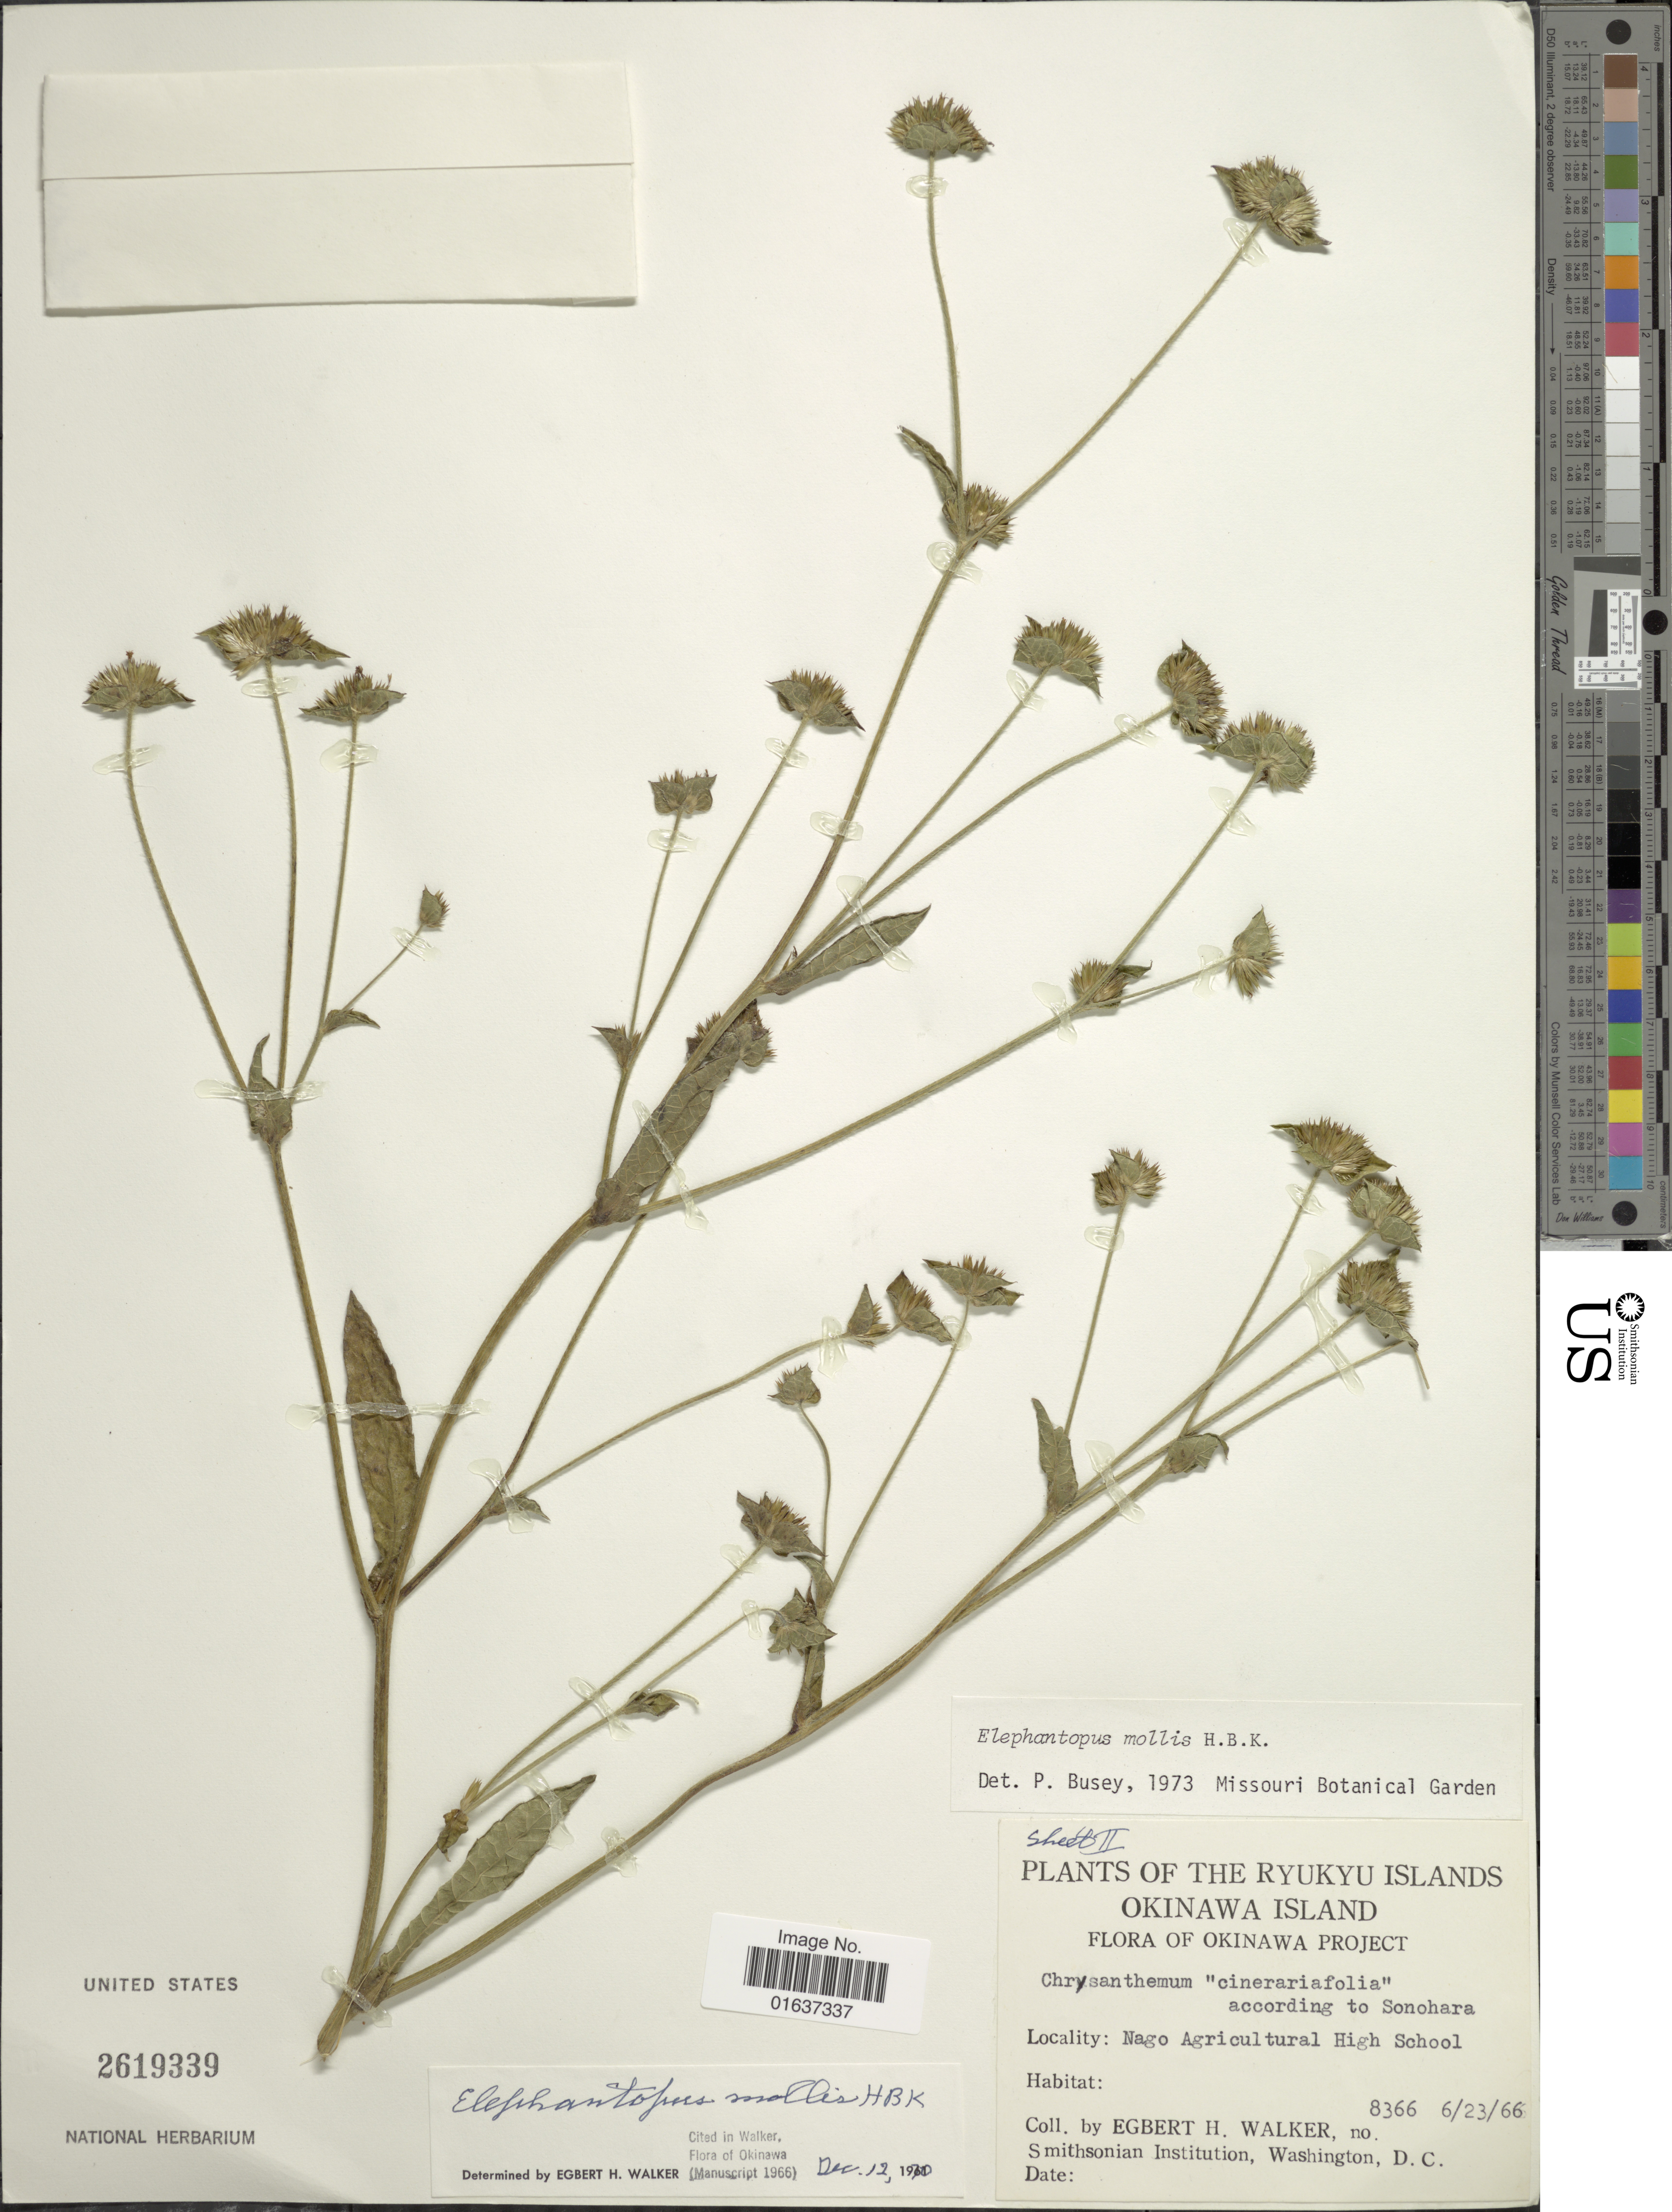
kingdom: Plantae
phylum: Tracheophyta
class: Magnoliopsida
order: Asterales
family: Asteraceae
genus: Elephantopus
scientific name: Elephantopus mollis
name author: Kunth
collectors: E. H. Walker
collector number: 8366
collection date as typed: Transcribed d/m/y: 23/6/66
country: Japan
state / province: Okinawa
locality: Ryukyu Islands, Okinawa Island, Okinawa Project, Nago Agricultural High School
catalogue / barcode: US 2619339